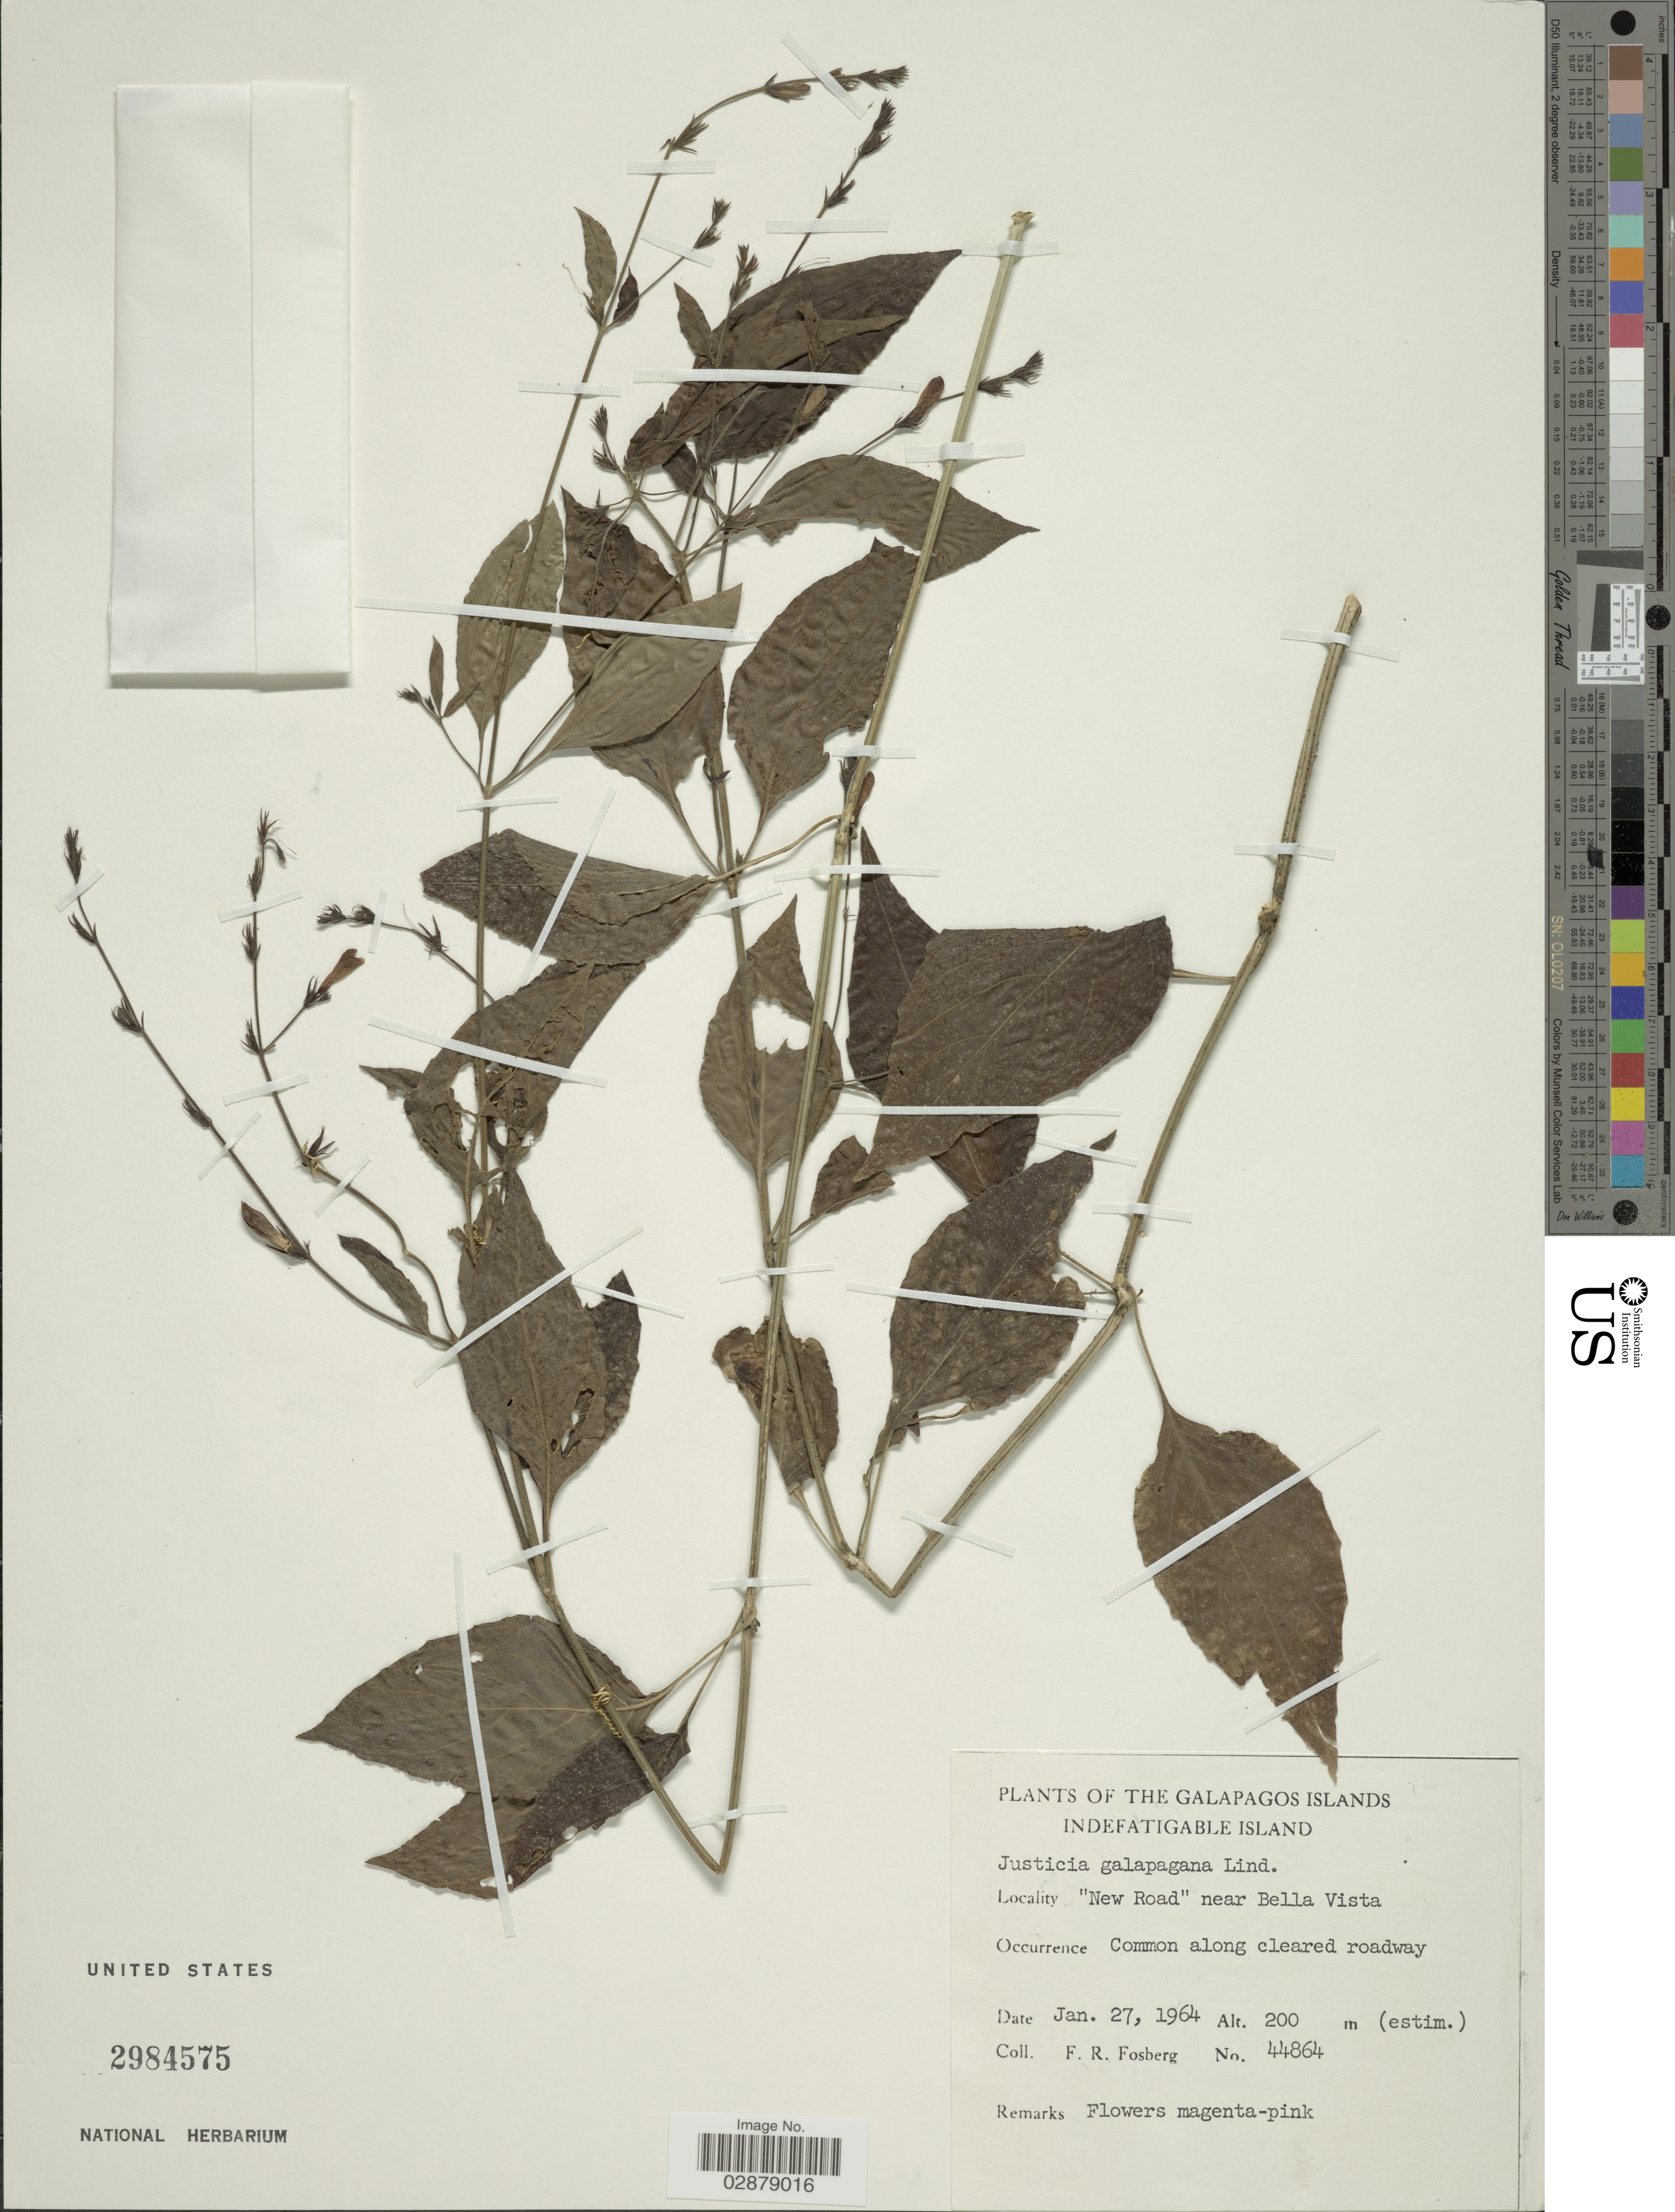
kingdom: Plantae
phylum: Tracheophyta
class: Magnoliopsida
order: Lamiales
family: Acanthaceae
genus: Justicia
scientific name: Justicia galapagana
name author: Lindau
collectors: F. R. Fosberg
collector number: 44864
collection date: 1964-01-27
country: Ecuador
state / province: Colón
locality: The Galapagos Islands. Indefatigable Island. "New Road" near Bella Vista.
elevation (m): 200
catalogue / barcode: US 2984575